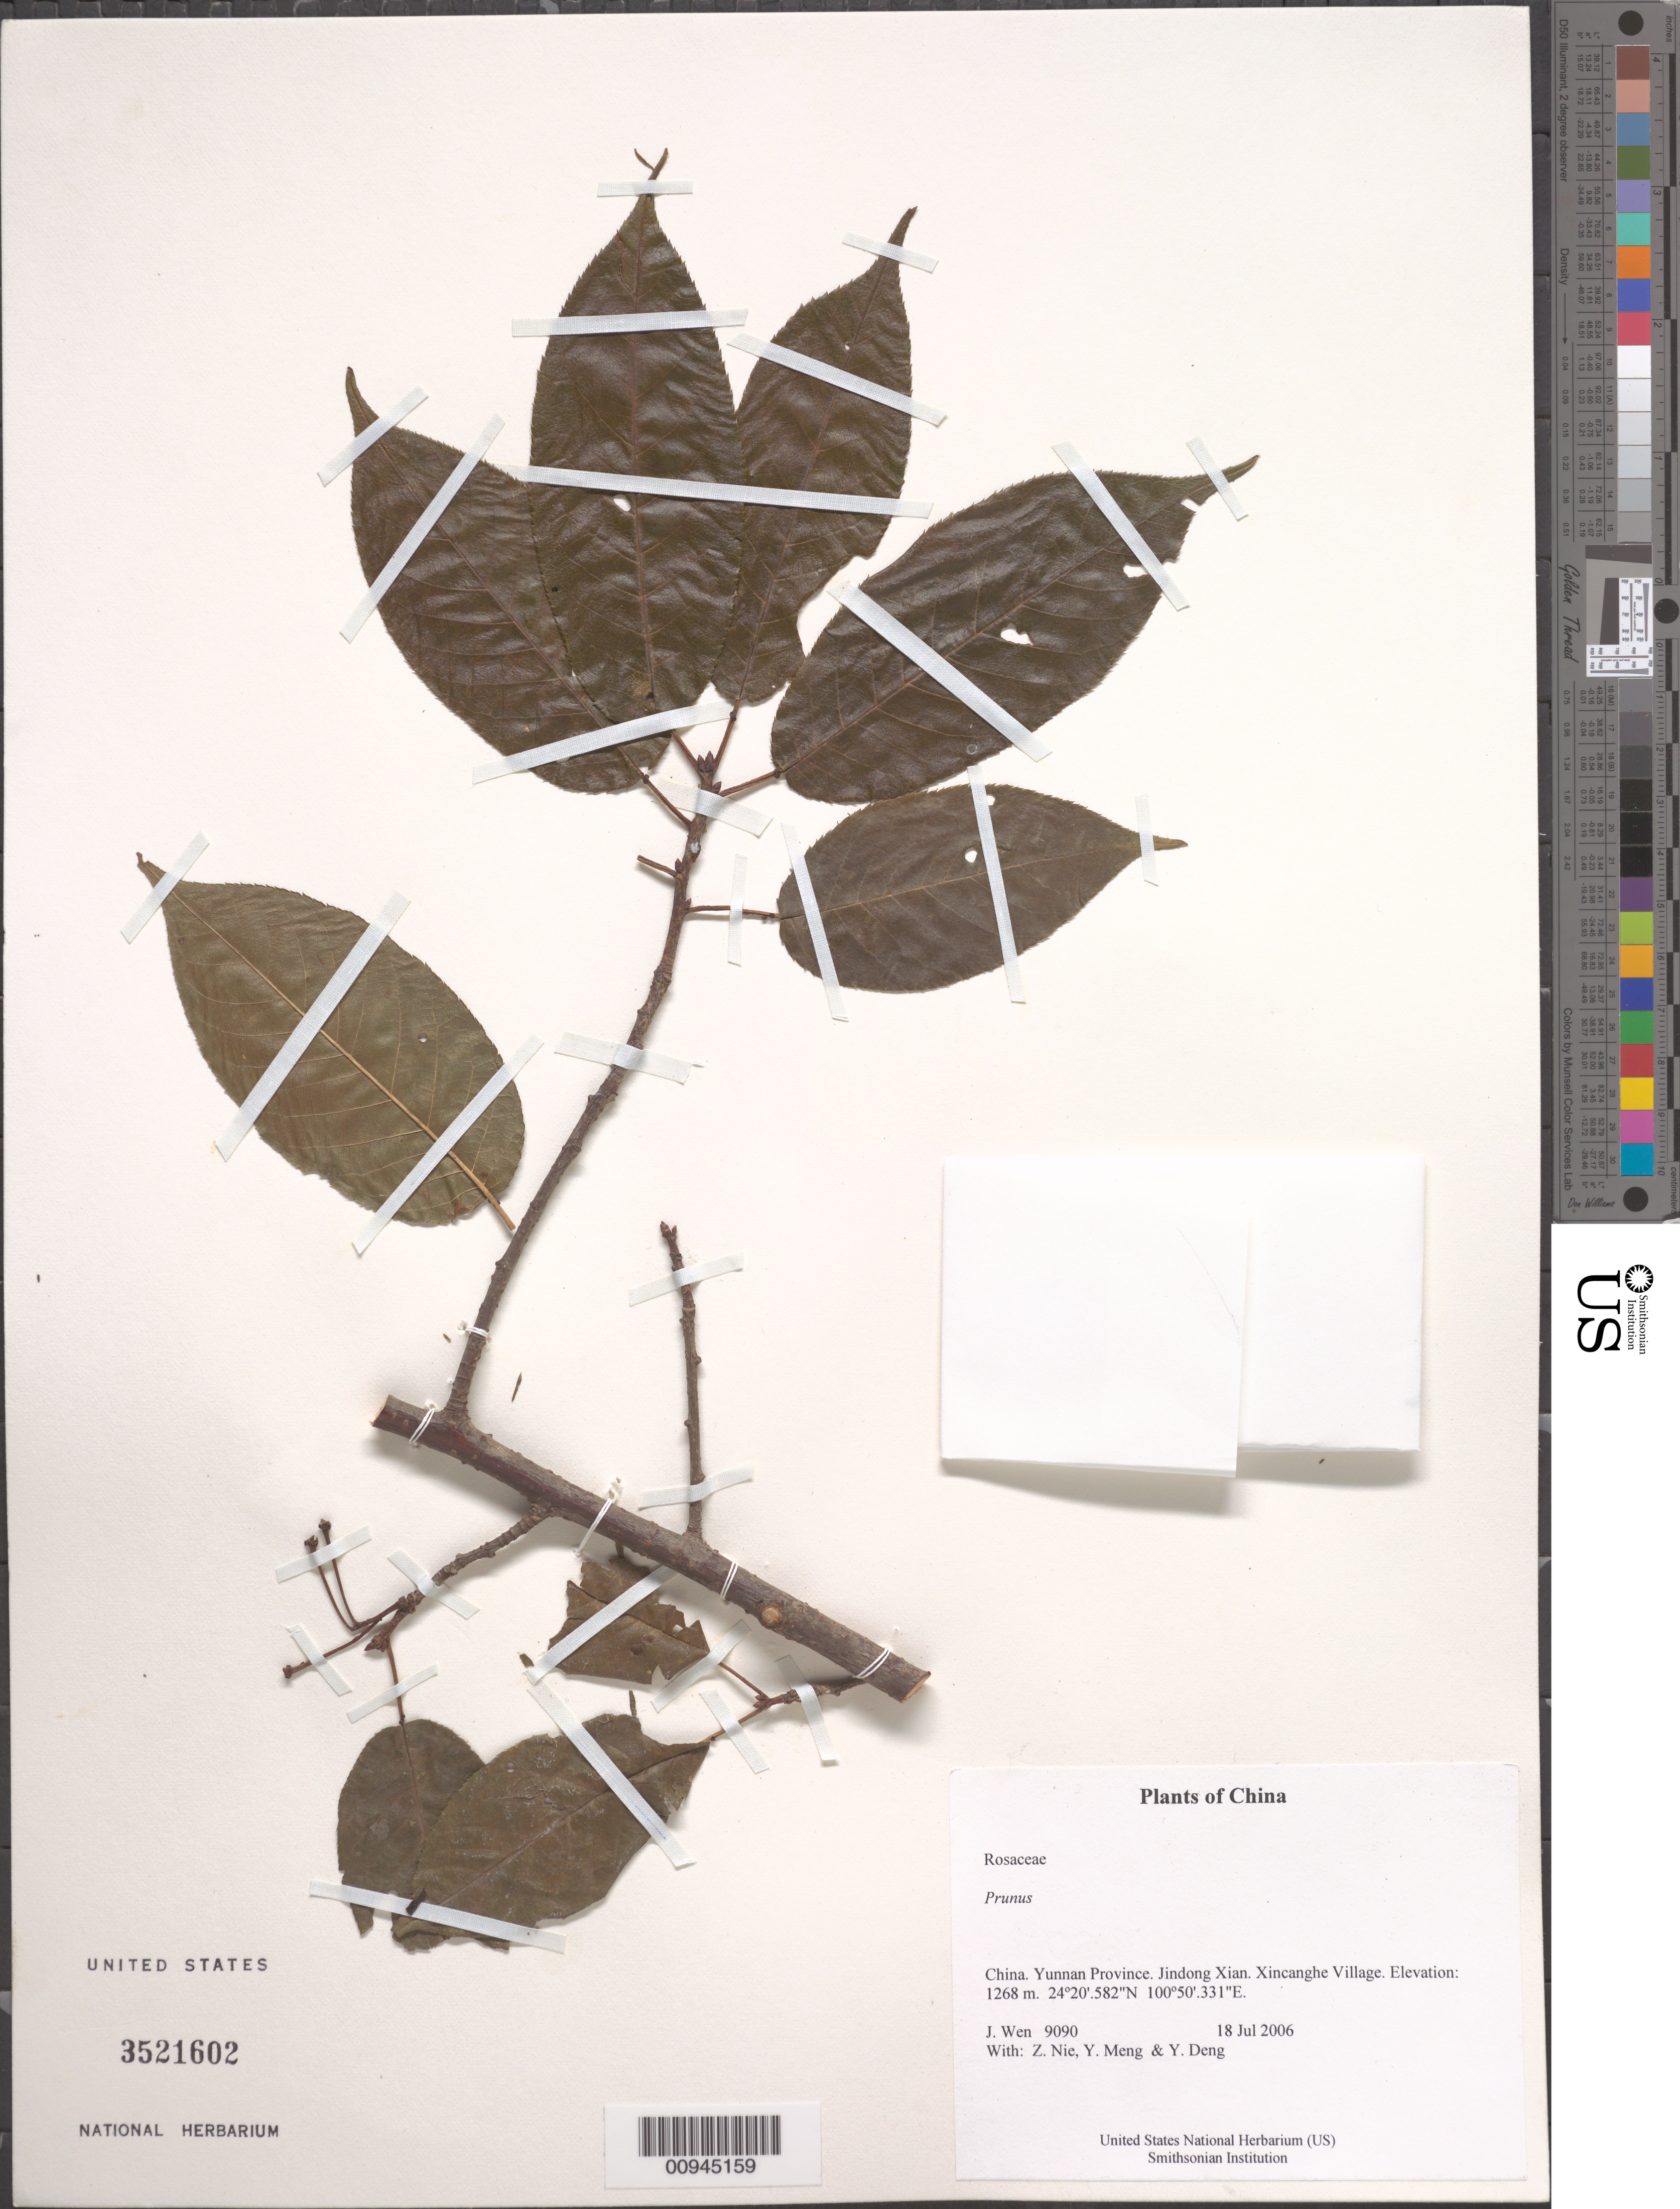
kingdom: Plantae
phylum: Tracheophyta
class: Magnoliopsida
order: Rosales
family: Rosaceae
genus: Prunus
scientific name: Prunus sp.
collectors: J. Wen, Z. Nie, Y. Meng & Y. Deng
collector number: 9090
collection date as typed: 18 Jul 2006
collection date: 2006-07-18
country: China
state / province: Yunnan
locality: Yunnan Province. Jindong Xian. Xincanghe Village.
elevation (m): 1268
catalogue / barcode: US 3521602